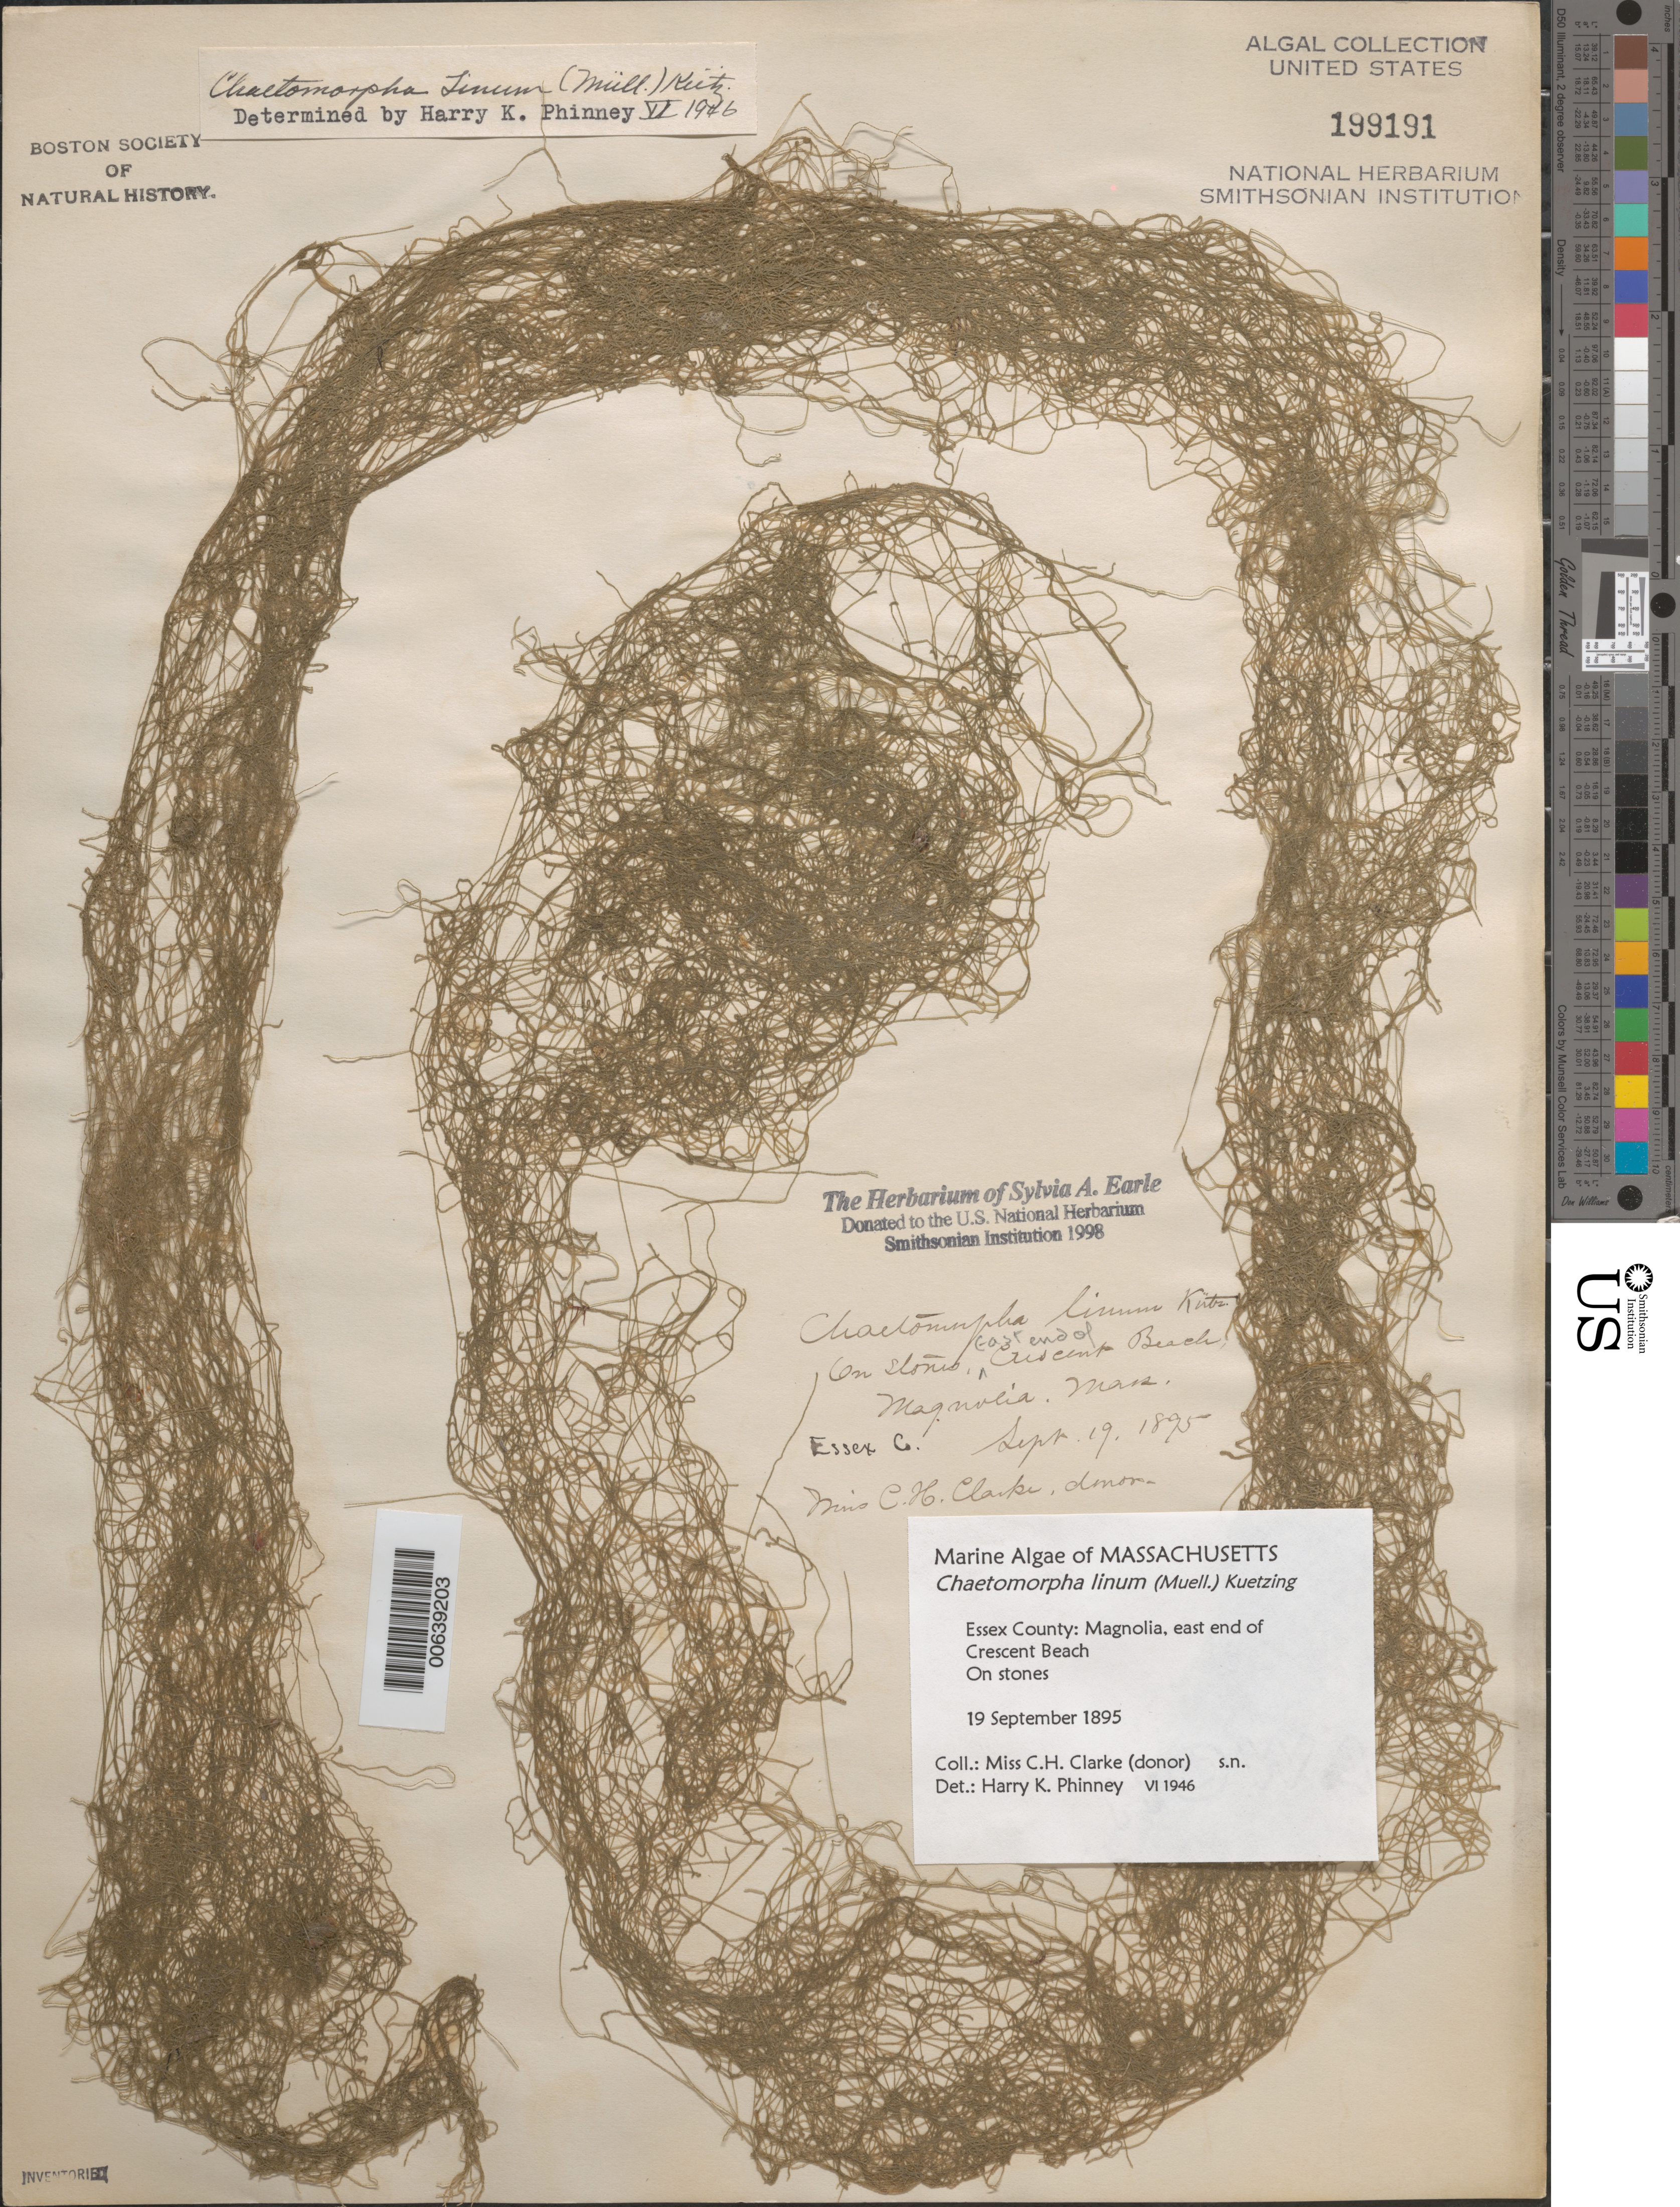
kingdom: Plantae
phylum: Chlorophyta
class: Ulvophyceae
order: Cladophorales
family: Cladophoraceae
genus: Chaetomorpha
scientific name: Chaetomorpha linum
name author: (O.F. Muell.) Kütz.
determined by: Phinney, H. K.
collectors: C. H. Clark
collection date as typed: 19 Sep 1895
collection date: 1895-09-19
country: United States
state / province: Massachusetts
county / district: Essex County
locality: Magnolia, Crescent Beach, east end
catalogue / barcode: US 199191